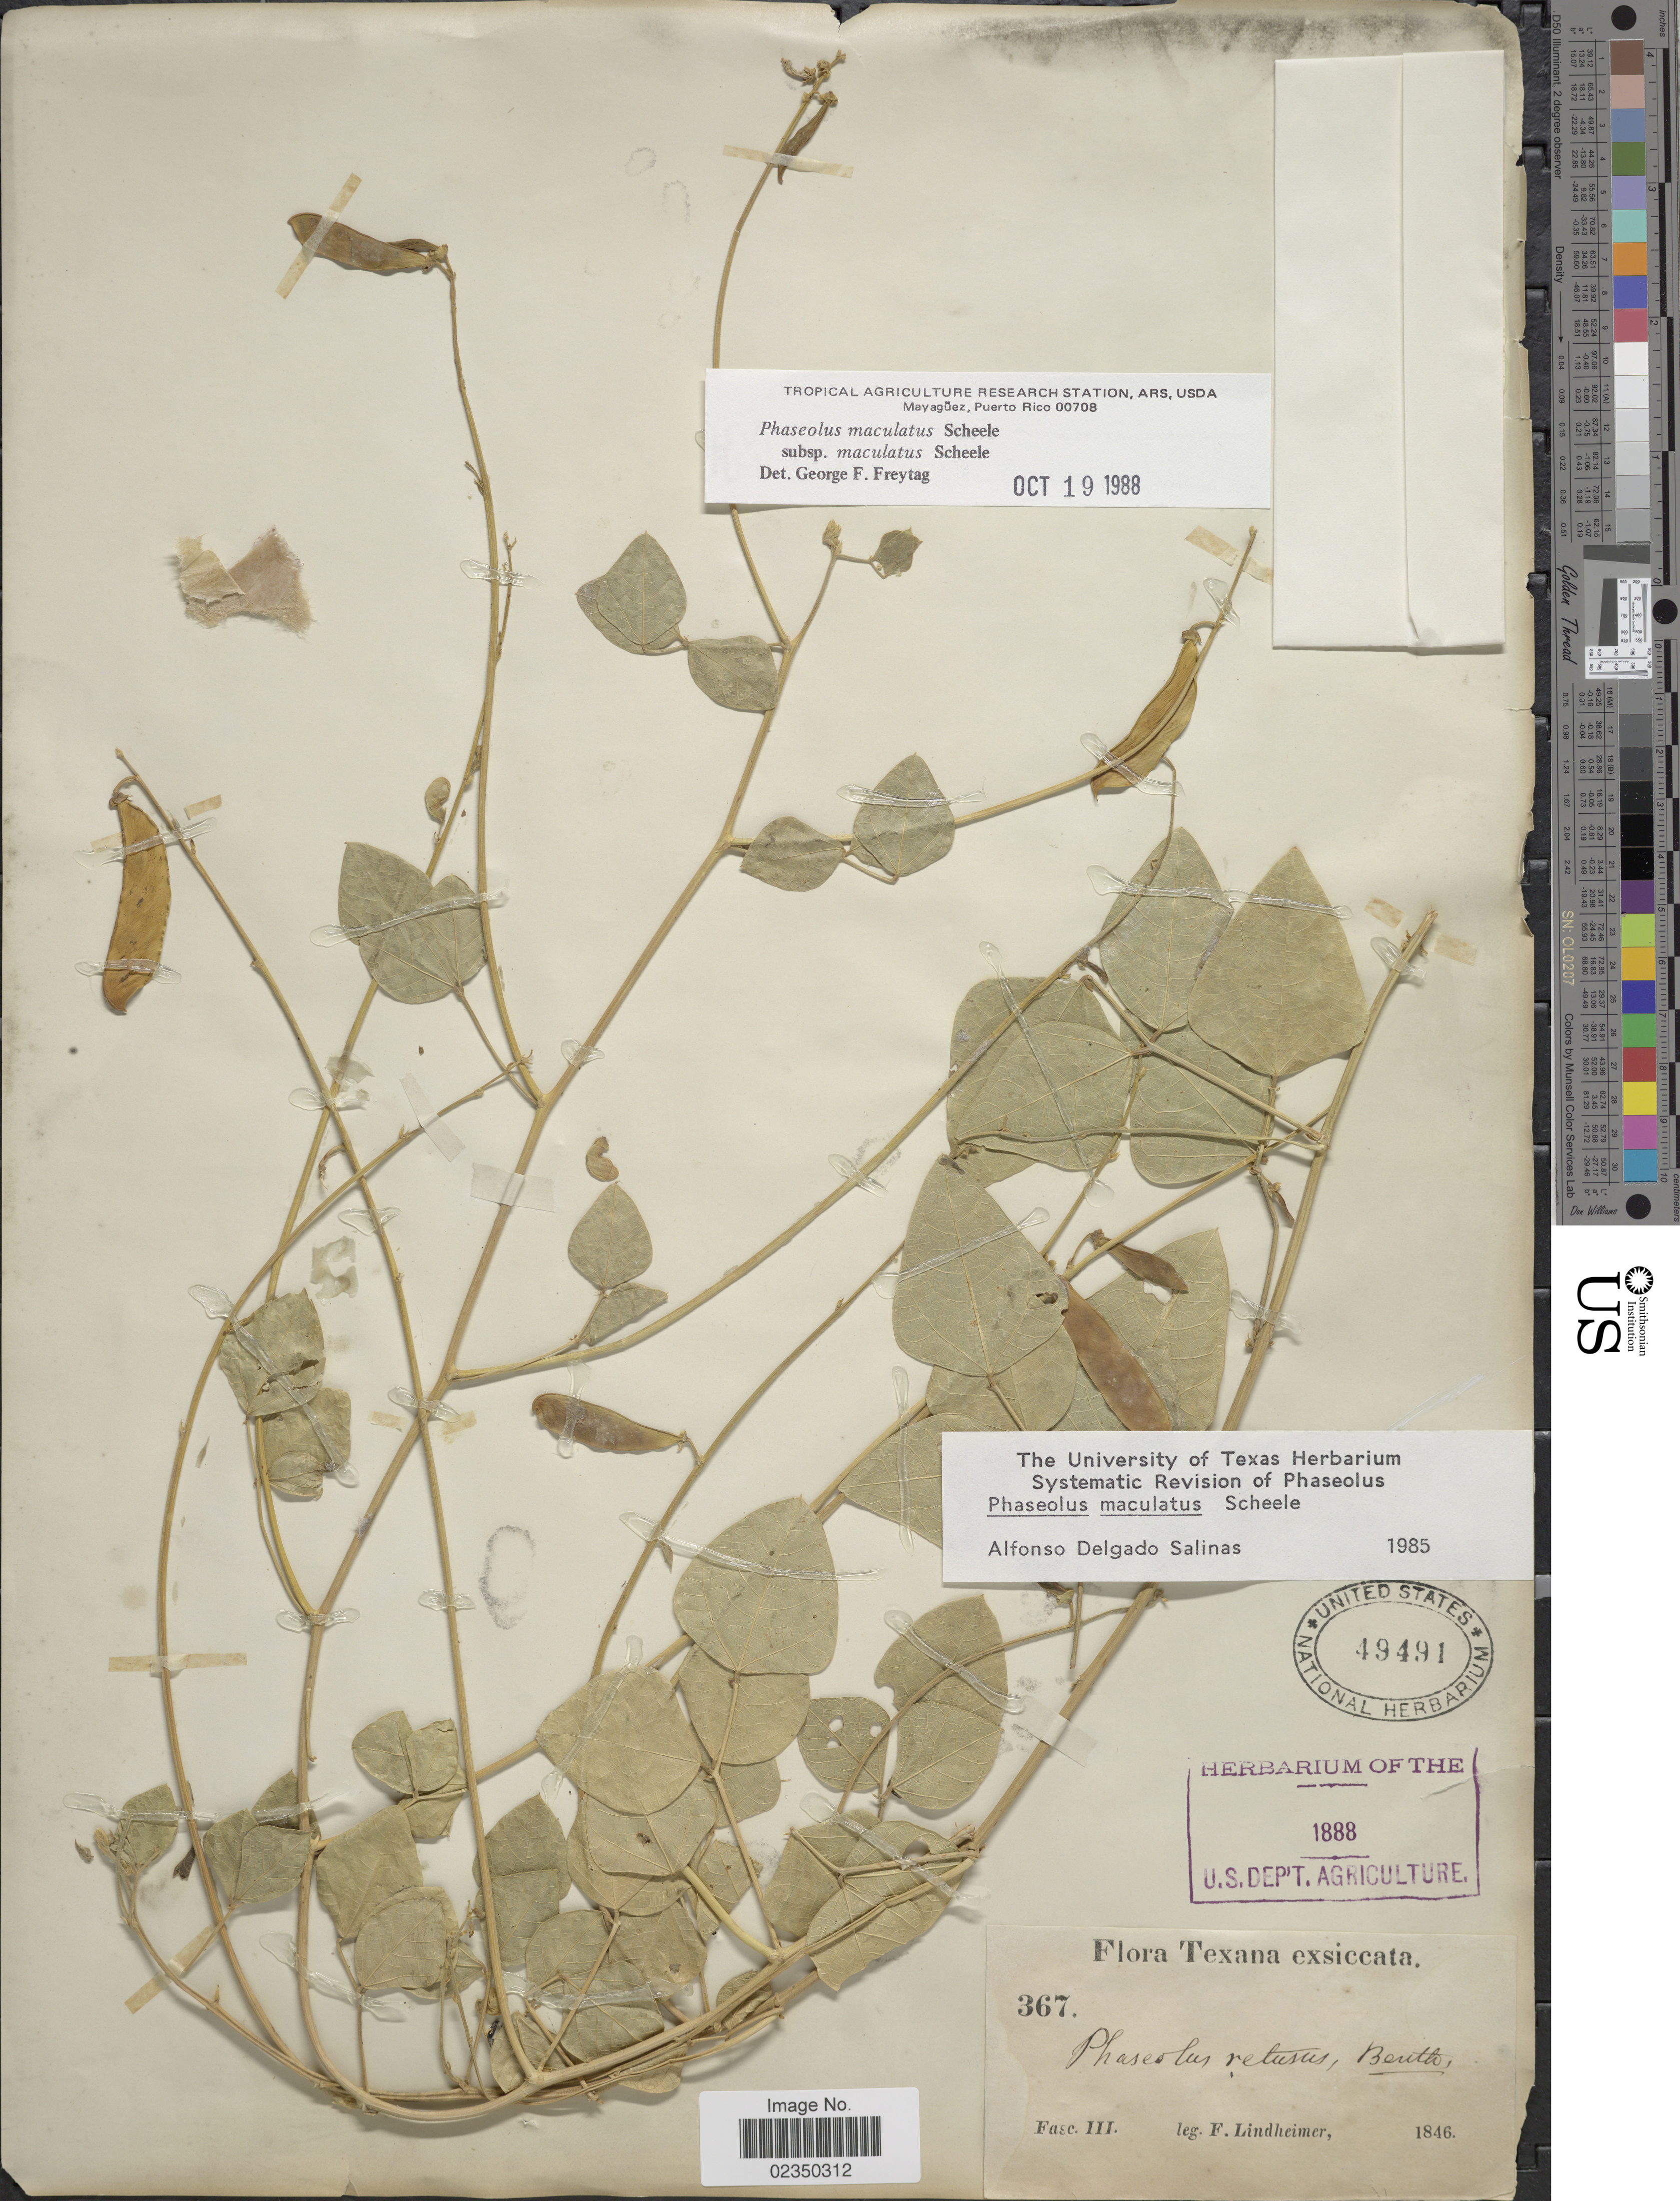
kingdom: Plantae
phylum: Tracheophyta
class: Magnoliopsida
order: Fabales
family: Fabaceae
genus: Phaseolus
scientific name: Phaseolus maculatus subsp. maculatus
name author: Scheele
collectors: F. Lindheimer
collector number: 367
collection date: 1846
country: United States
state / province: Texas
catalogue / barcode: US 49491